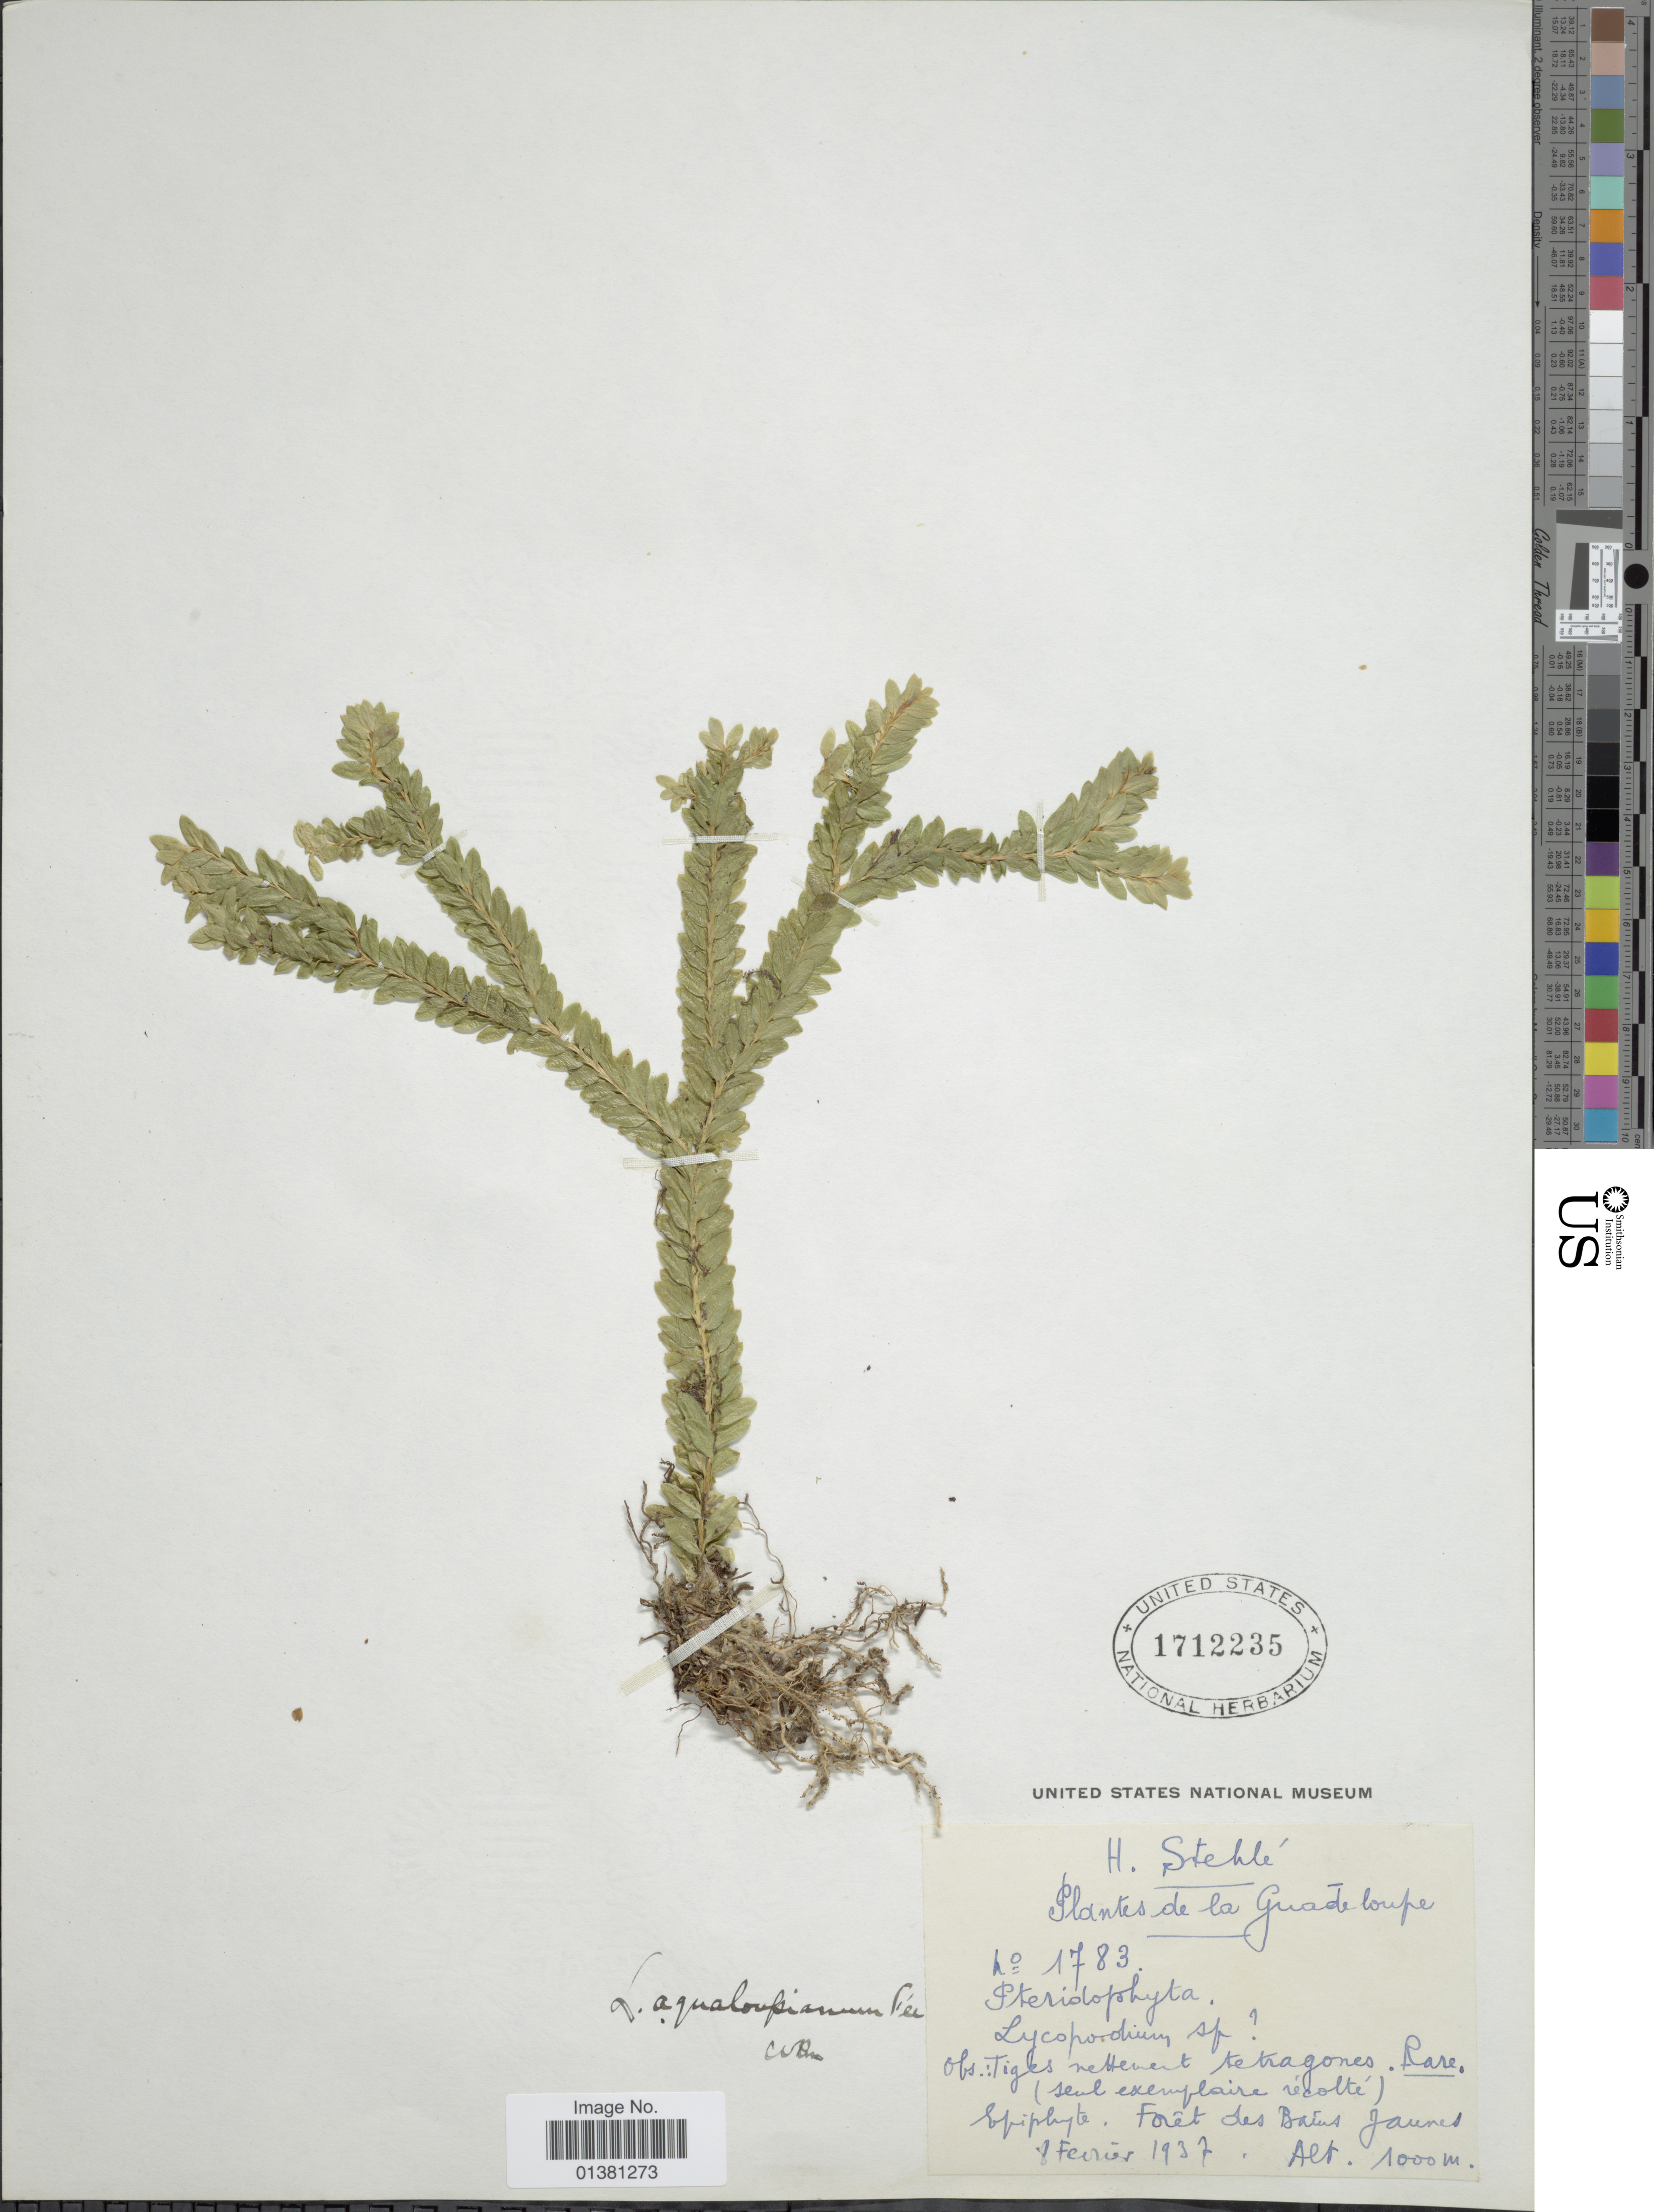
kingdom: Plantae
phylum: Tracheophyta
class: Lycopodiopsida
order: Lycopodiales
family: Lycopodiaceae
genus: Phlegmariurus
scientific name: Phlegmariurus aqualupianus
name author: (Spring) B. Øllg.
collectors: H. Stehlé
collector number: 1783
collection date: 1937-02-08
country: Guadeloupe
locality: Forêt des Bains Jaunes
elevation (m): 1000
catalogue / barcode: US 1712235